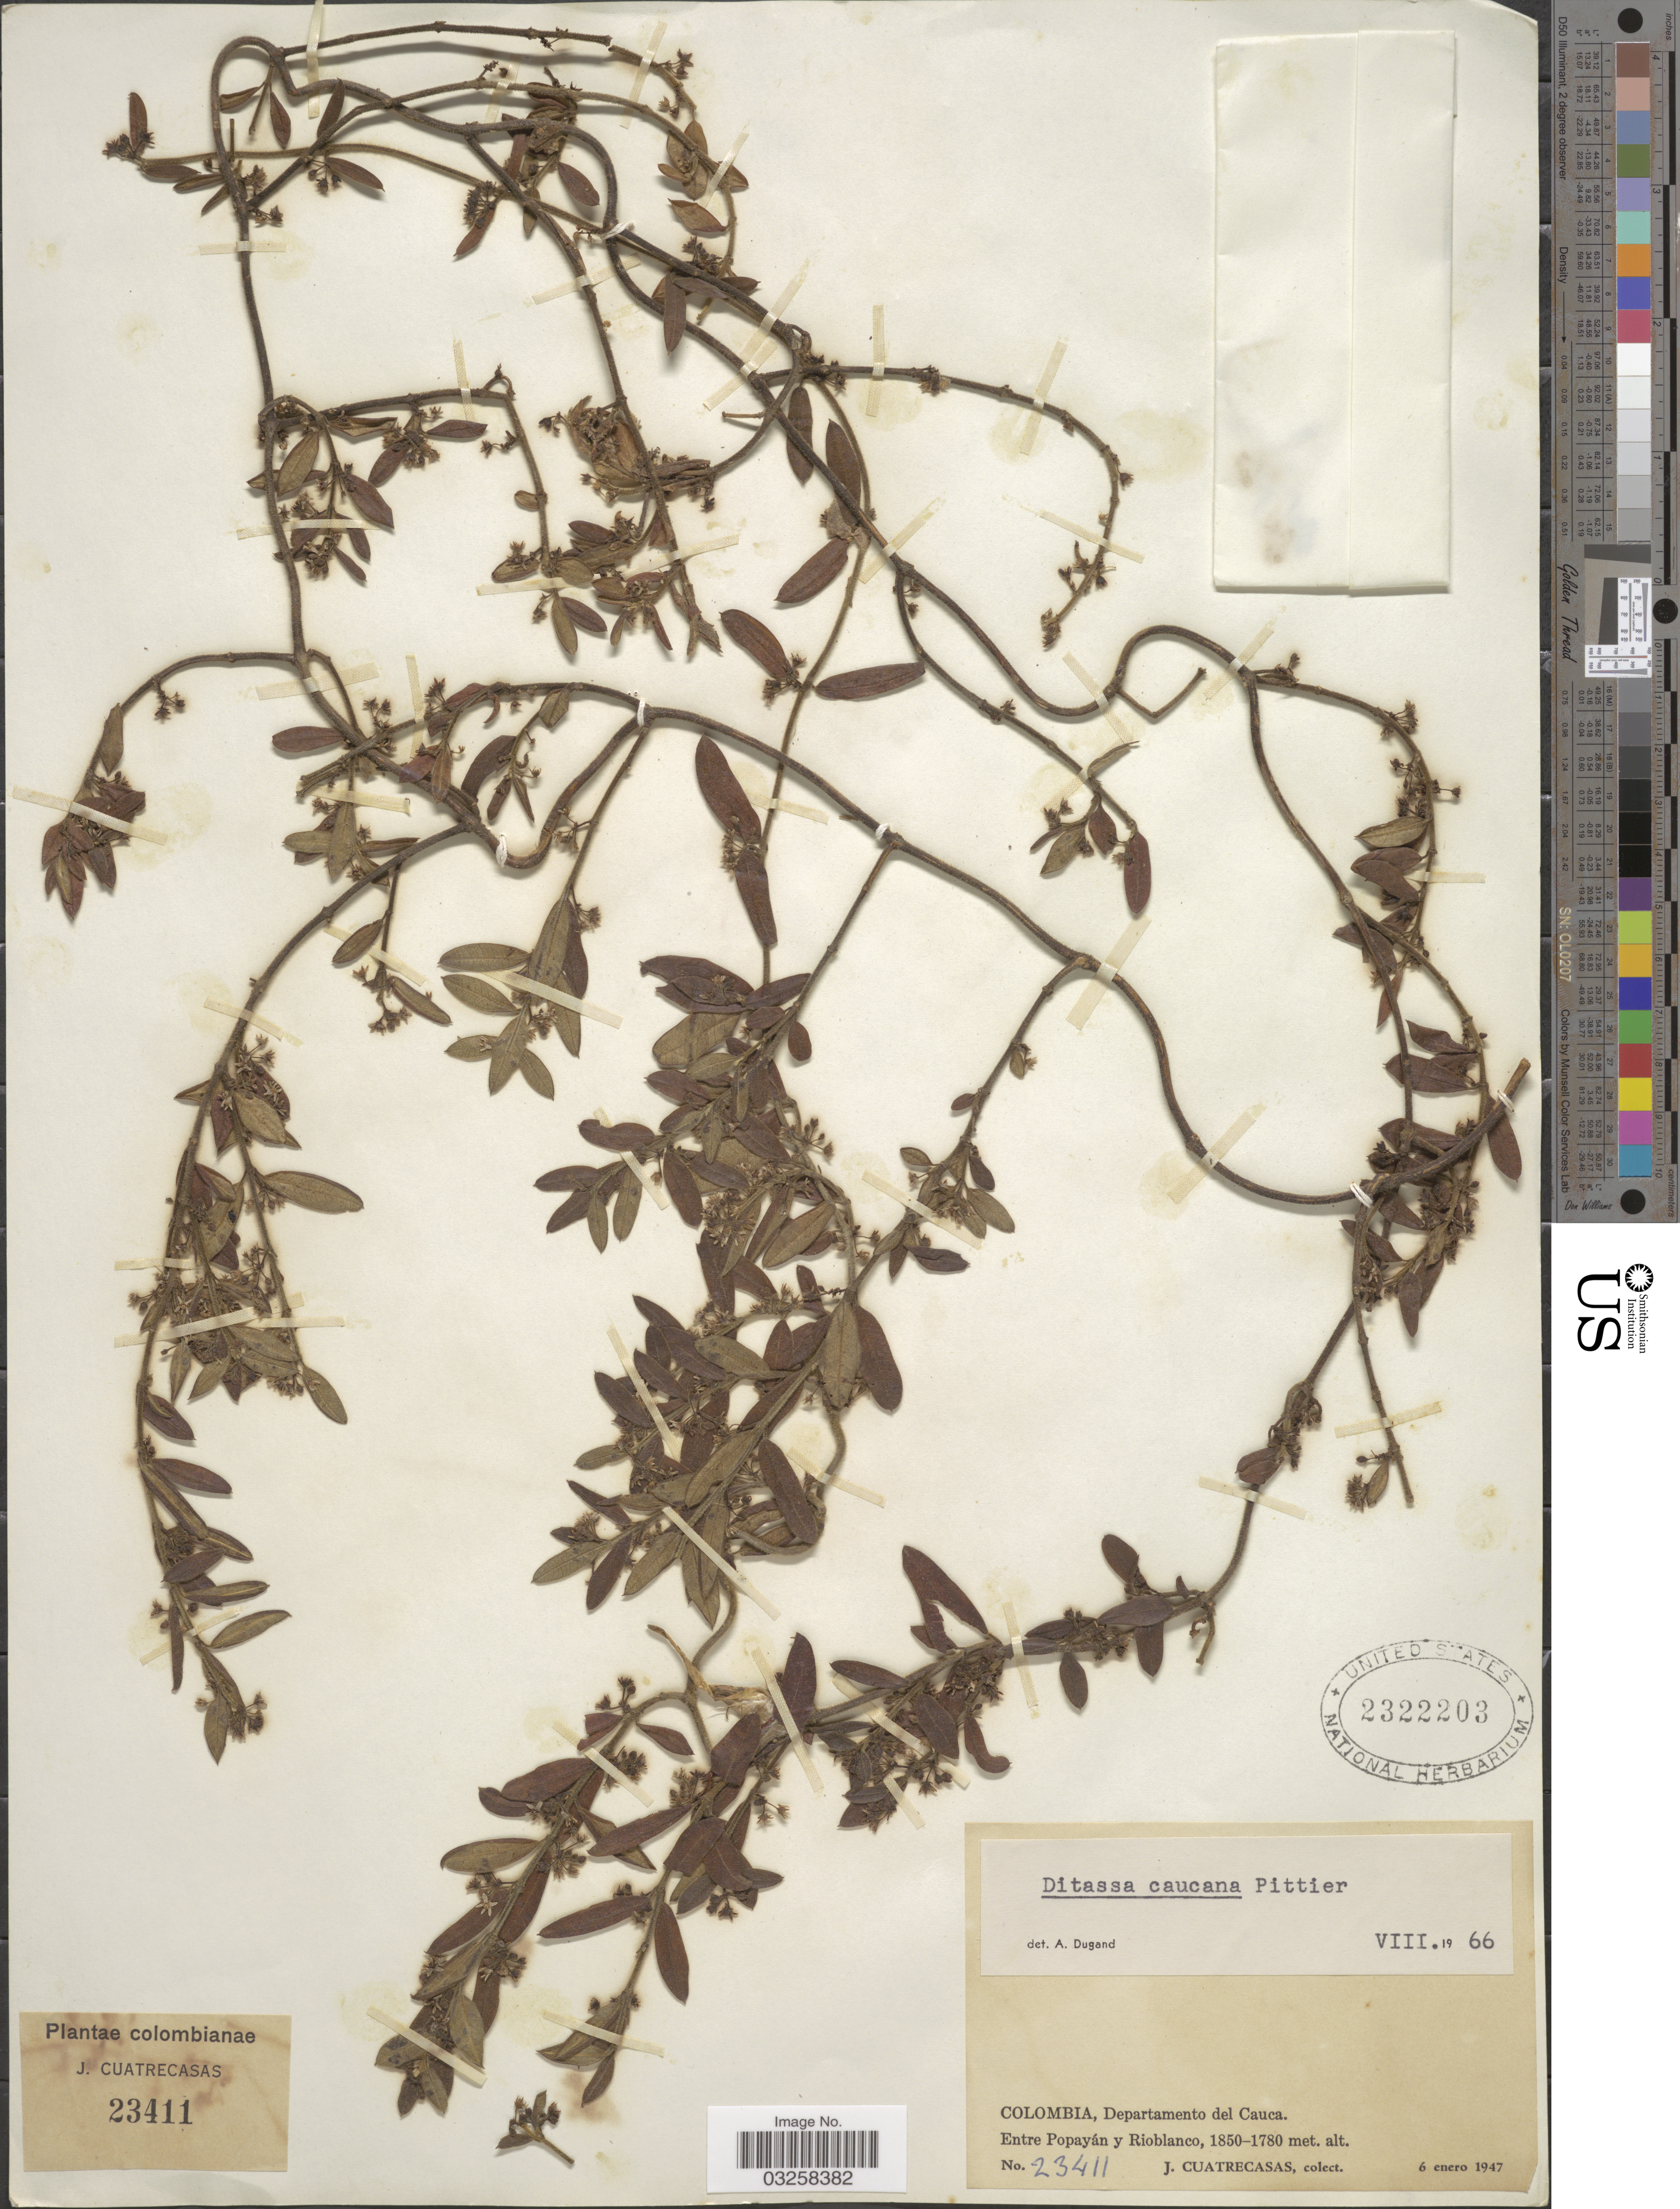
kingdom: Plantae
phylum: Tracheophyta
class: Magnoliopsida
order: Gentianales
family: Apocynaceae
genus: Ditassa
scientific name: Ditassa caucana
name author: Pittier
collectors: J. Cuatrecasas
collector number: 23411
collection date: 1947-01-06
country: Colombia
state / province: Cauca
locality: Departamento del Cauca. Entre Popayán y Rioblanco.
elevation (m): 1780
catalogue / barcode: US 2322203